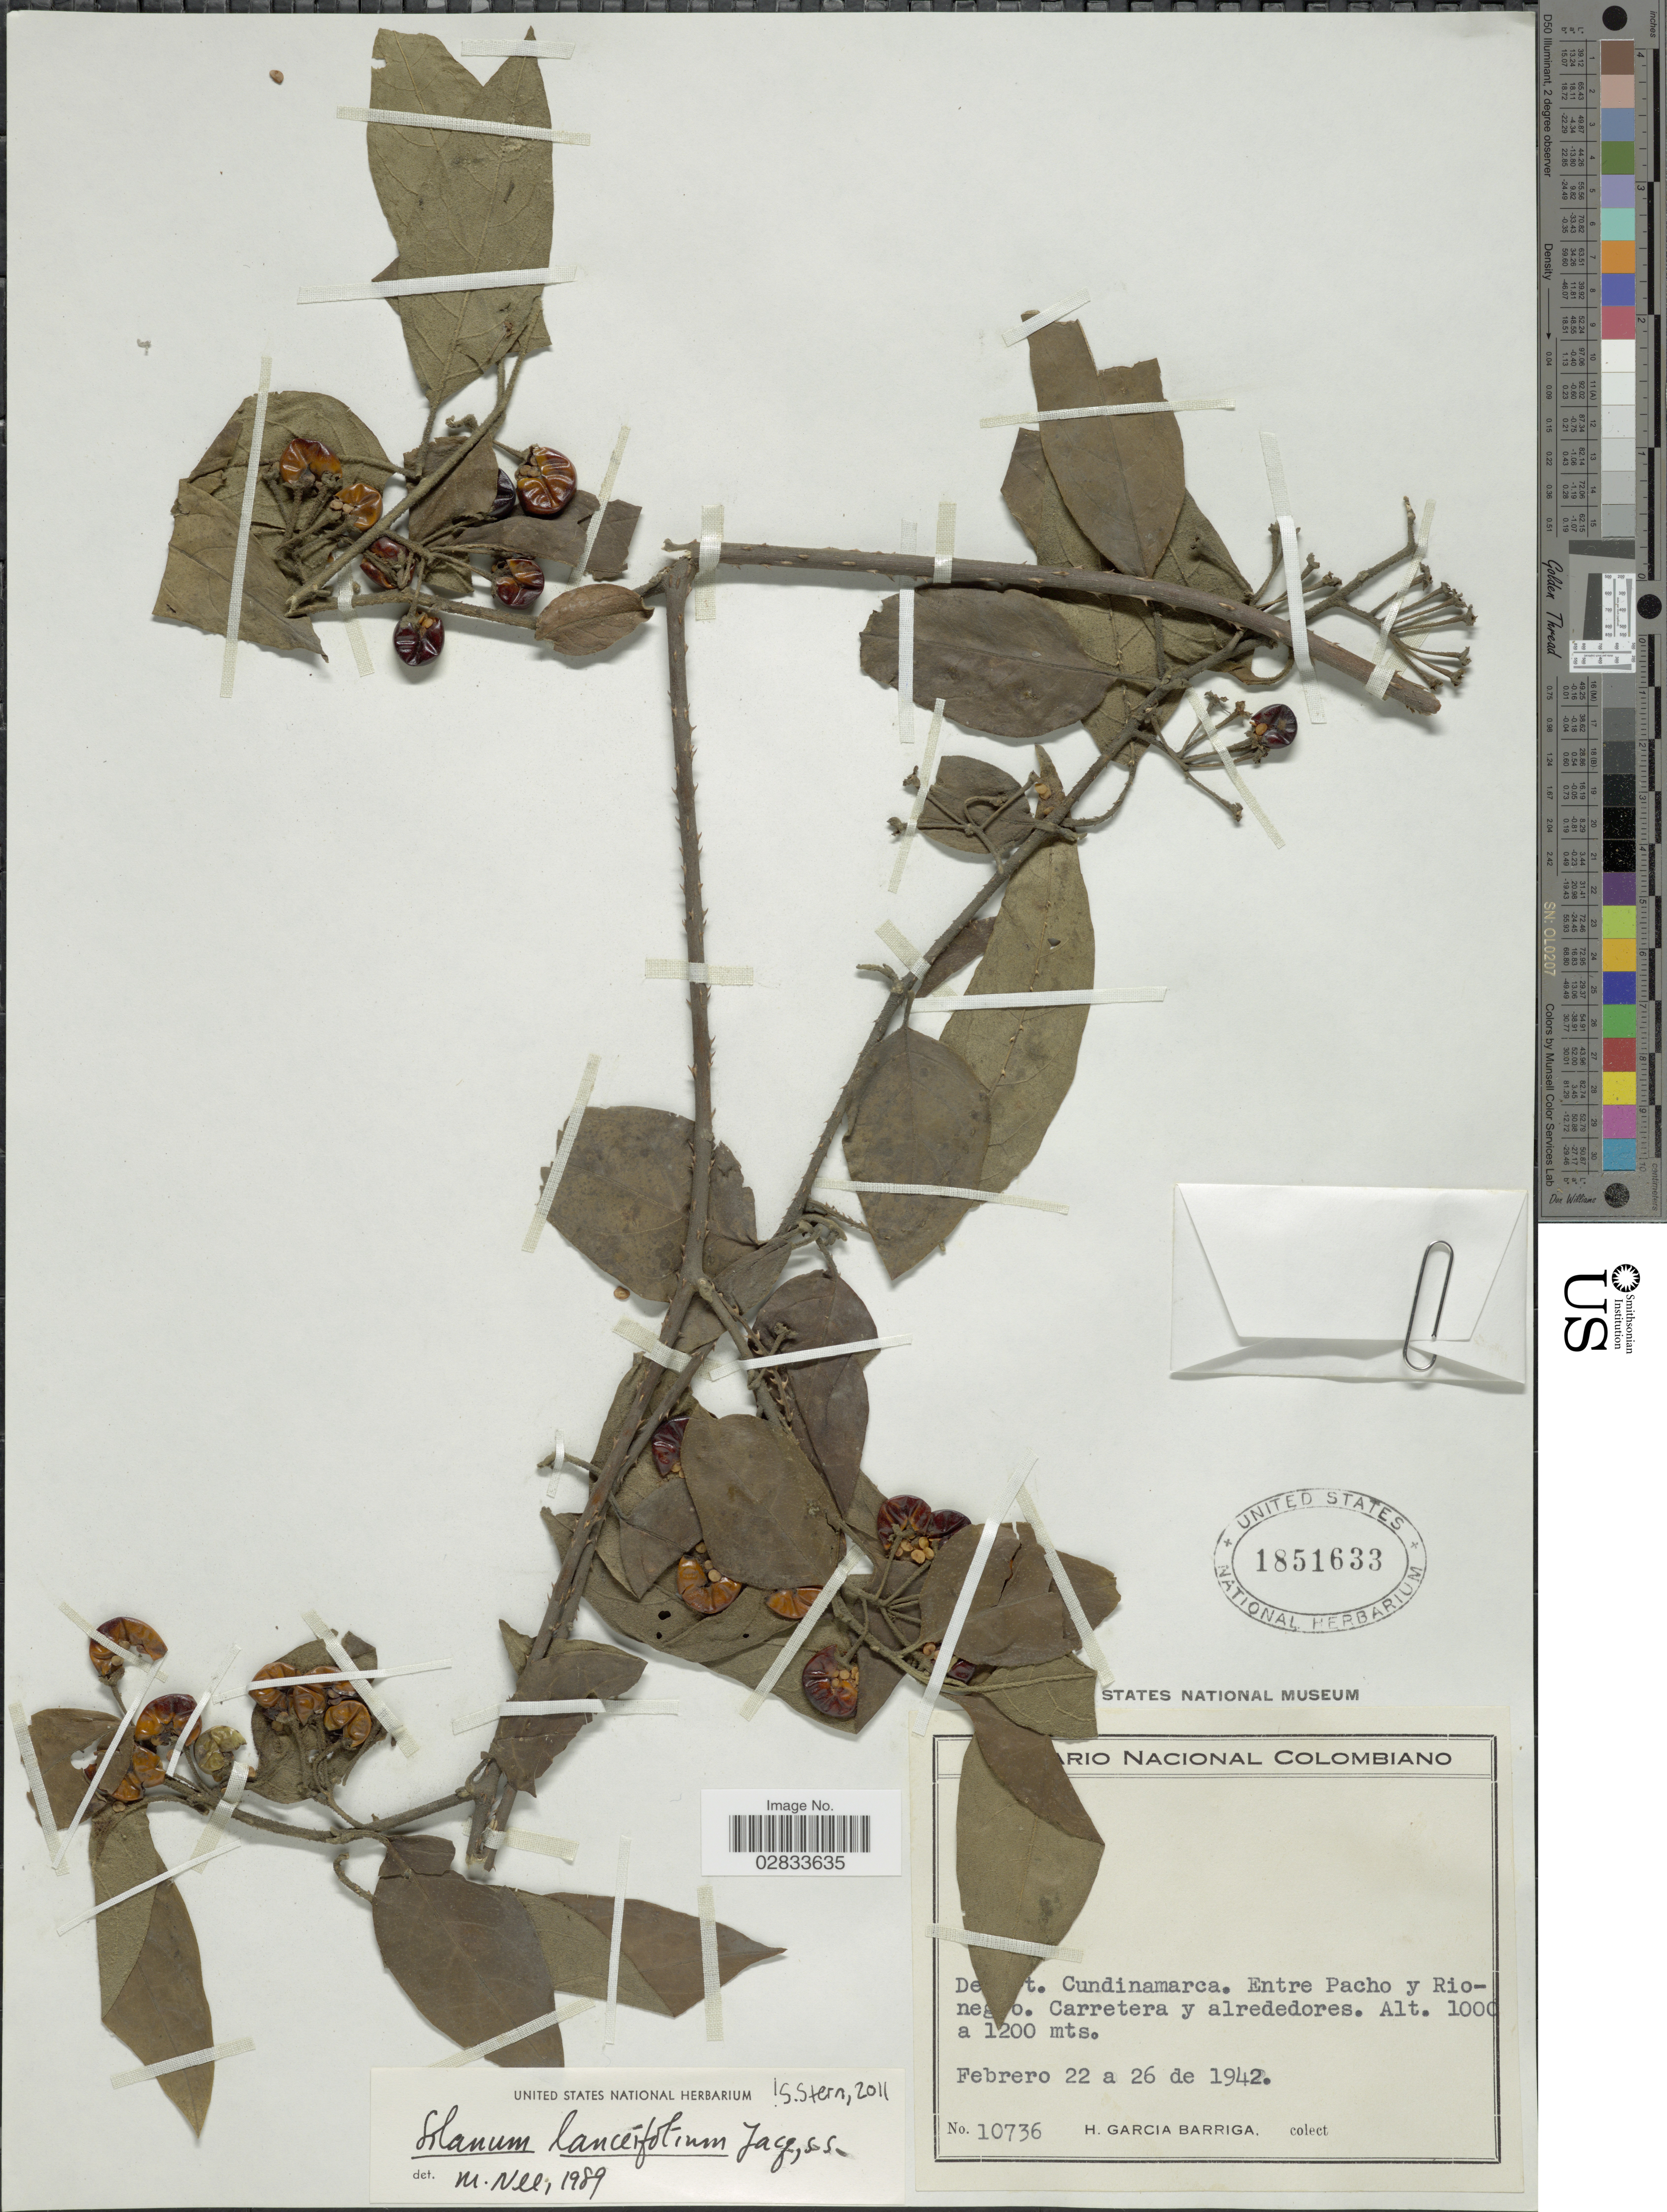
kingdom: Plantae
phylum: Tracheophyta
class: Magnoliopsida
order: Solanales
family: Solanaceae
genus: Solanum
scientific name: Solanum lanceifolium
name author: Jacq.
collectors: H. García Barriga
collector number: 10736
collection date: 1942-02-22/1942-02-26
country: Colombia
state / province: Cundinamarca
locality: Entre Pacho y Rionegro. Carretera y alrededores.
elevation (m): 1000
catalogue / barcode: US 1851633